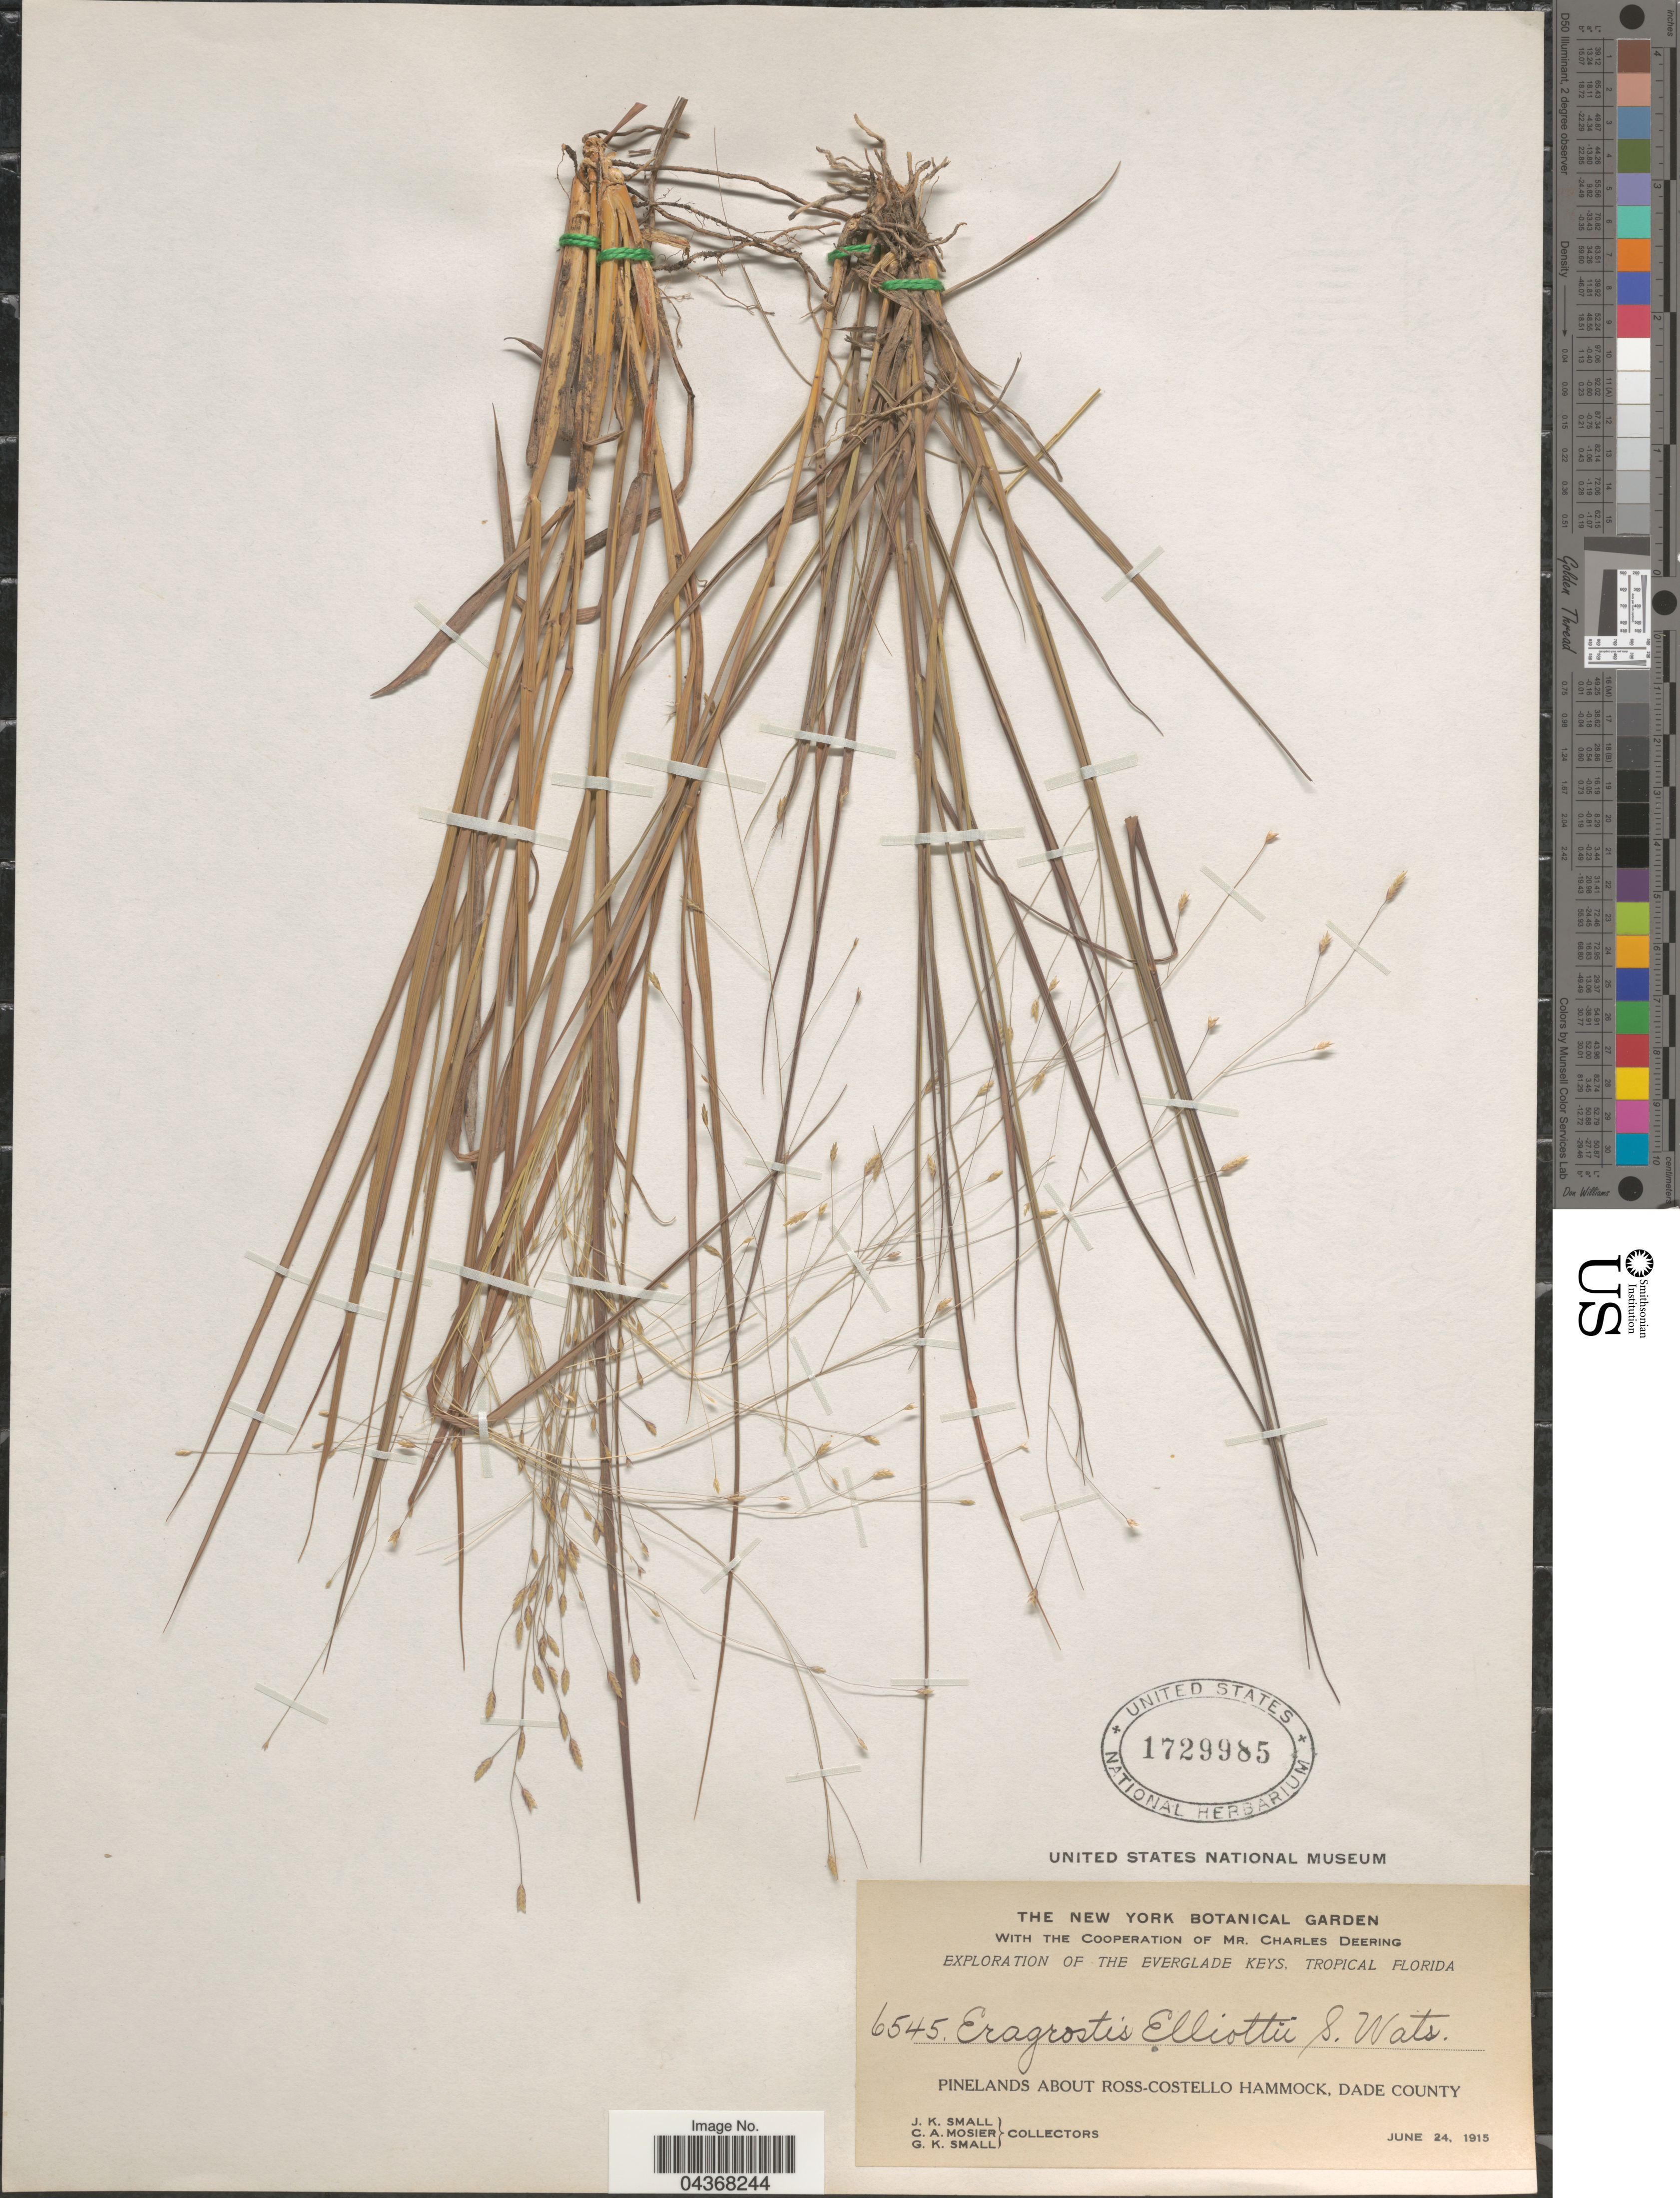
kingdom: Plantae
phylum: Tracheophyta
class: Liliopsida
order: Poales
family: Poaceae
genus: Eragrostis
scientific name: Eragrostis elliottii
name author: S. Watson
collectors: J. K. Small, C. A. Mosier & G. K. Small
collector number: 6545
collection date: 1915-06-24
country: United States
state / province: Florida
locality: Exploration of the Everglades Keys, Tropical Florida. Pinelands about Ross-Costello Hammock, Dade County.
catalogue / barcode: US 1729985